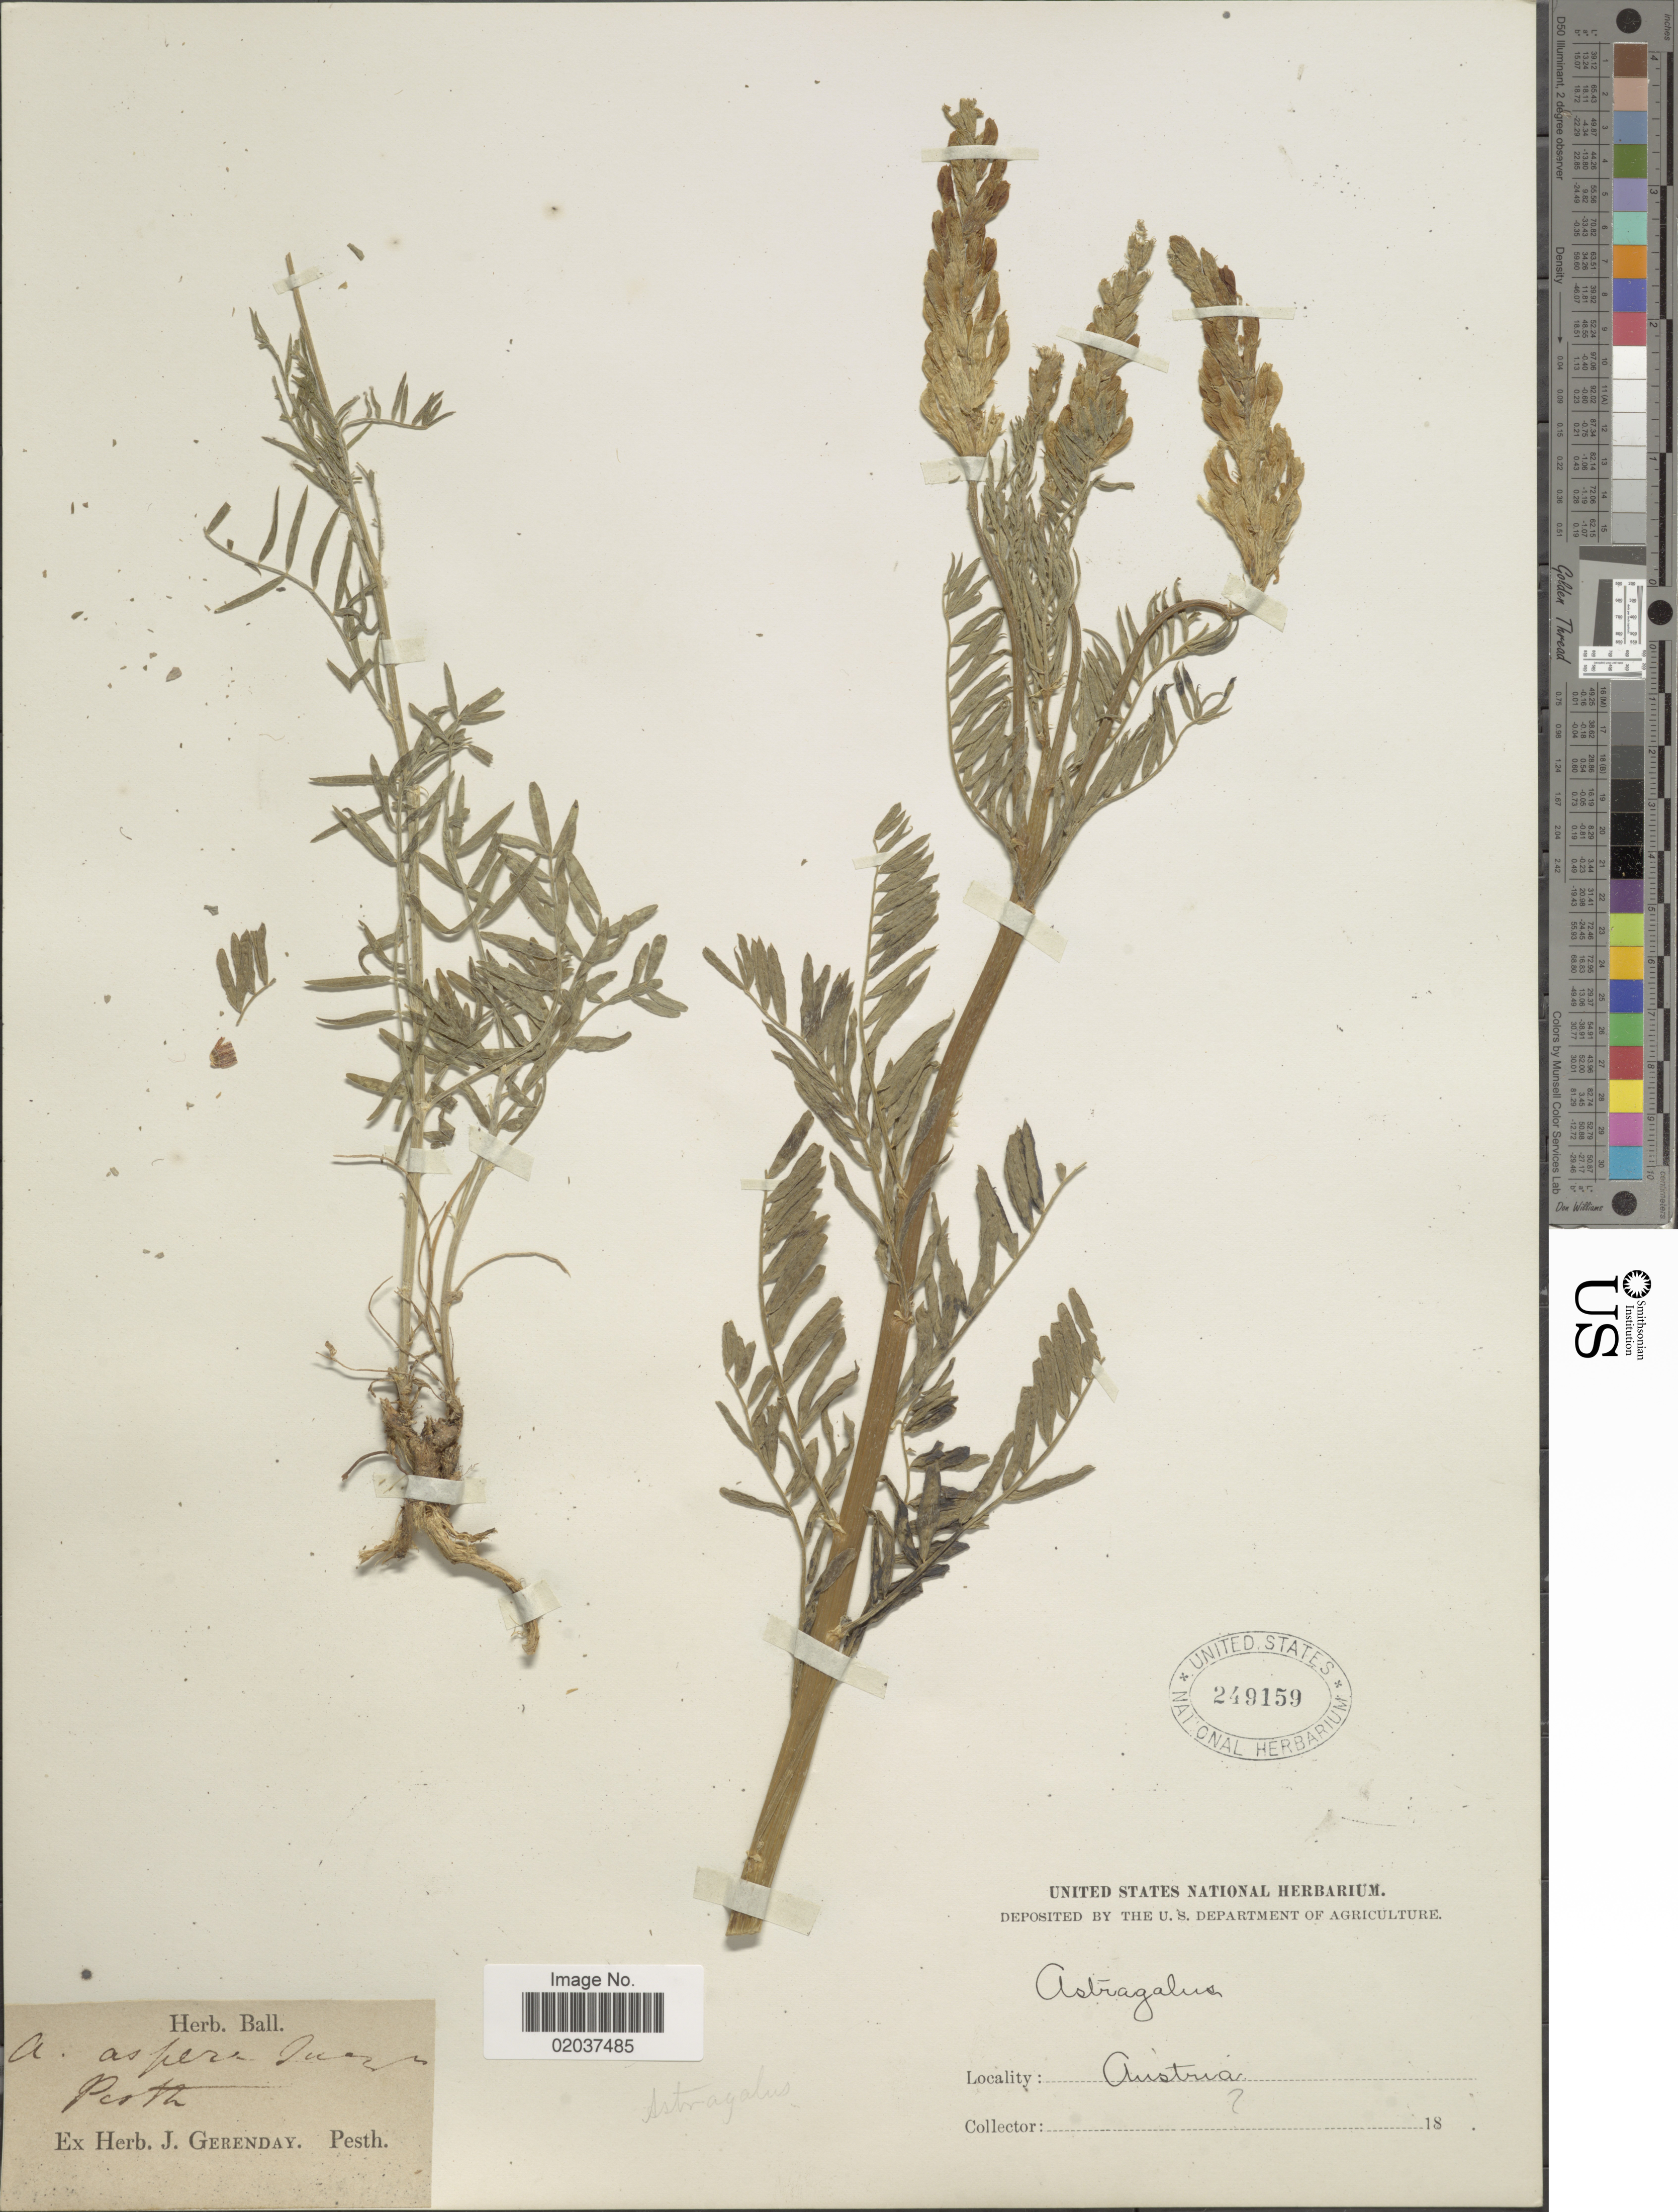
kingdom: Plantae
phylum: Tracheophyta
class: Magnoliopsida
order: Fabales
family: Fabaceae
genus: Astragalus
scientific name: Astragalus sp.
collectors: ex herb. Ball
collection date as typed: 18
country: Austria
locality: Pcitz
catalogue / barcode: US 249159